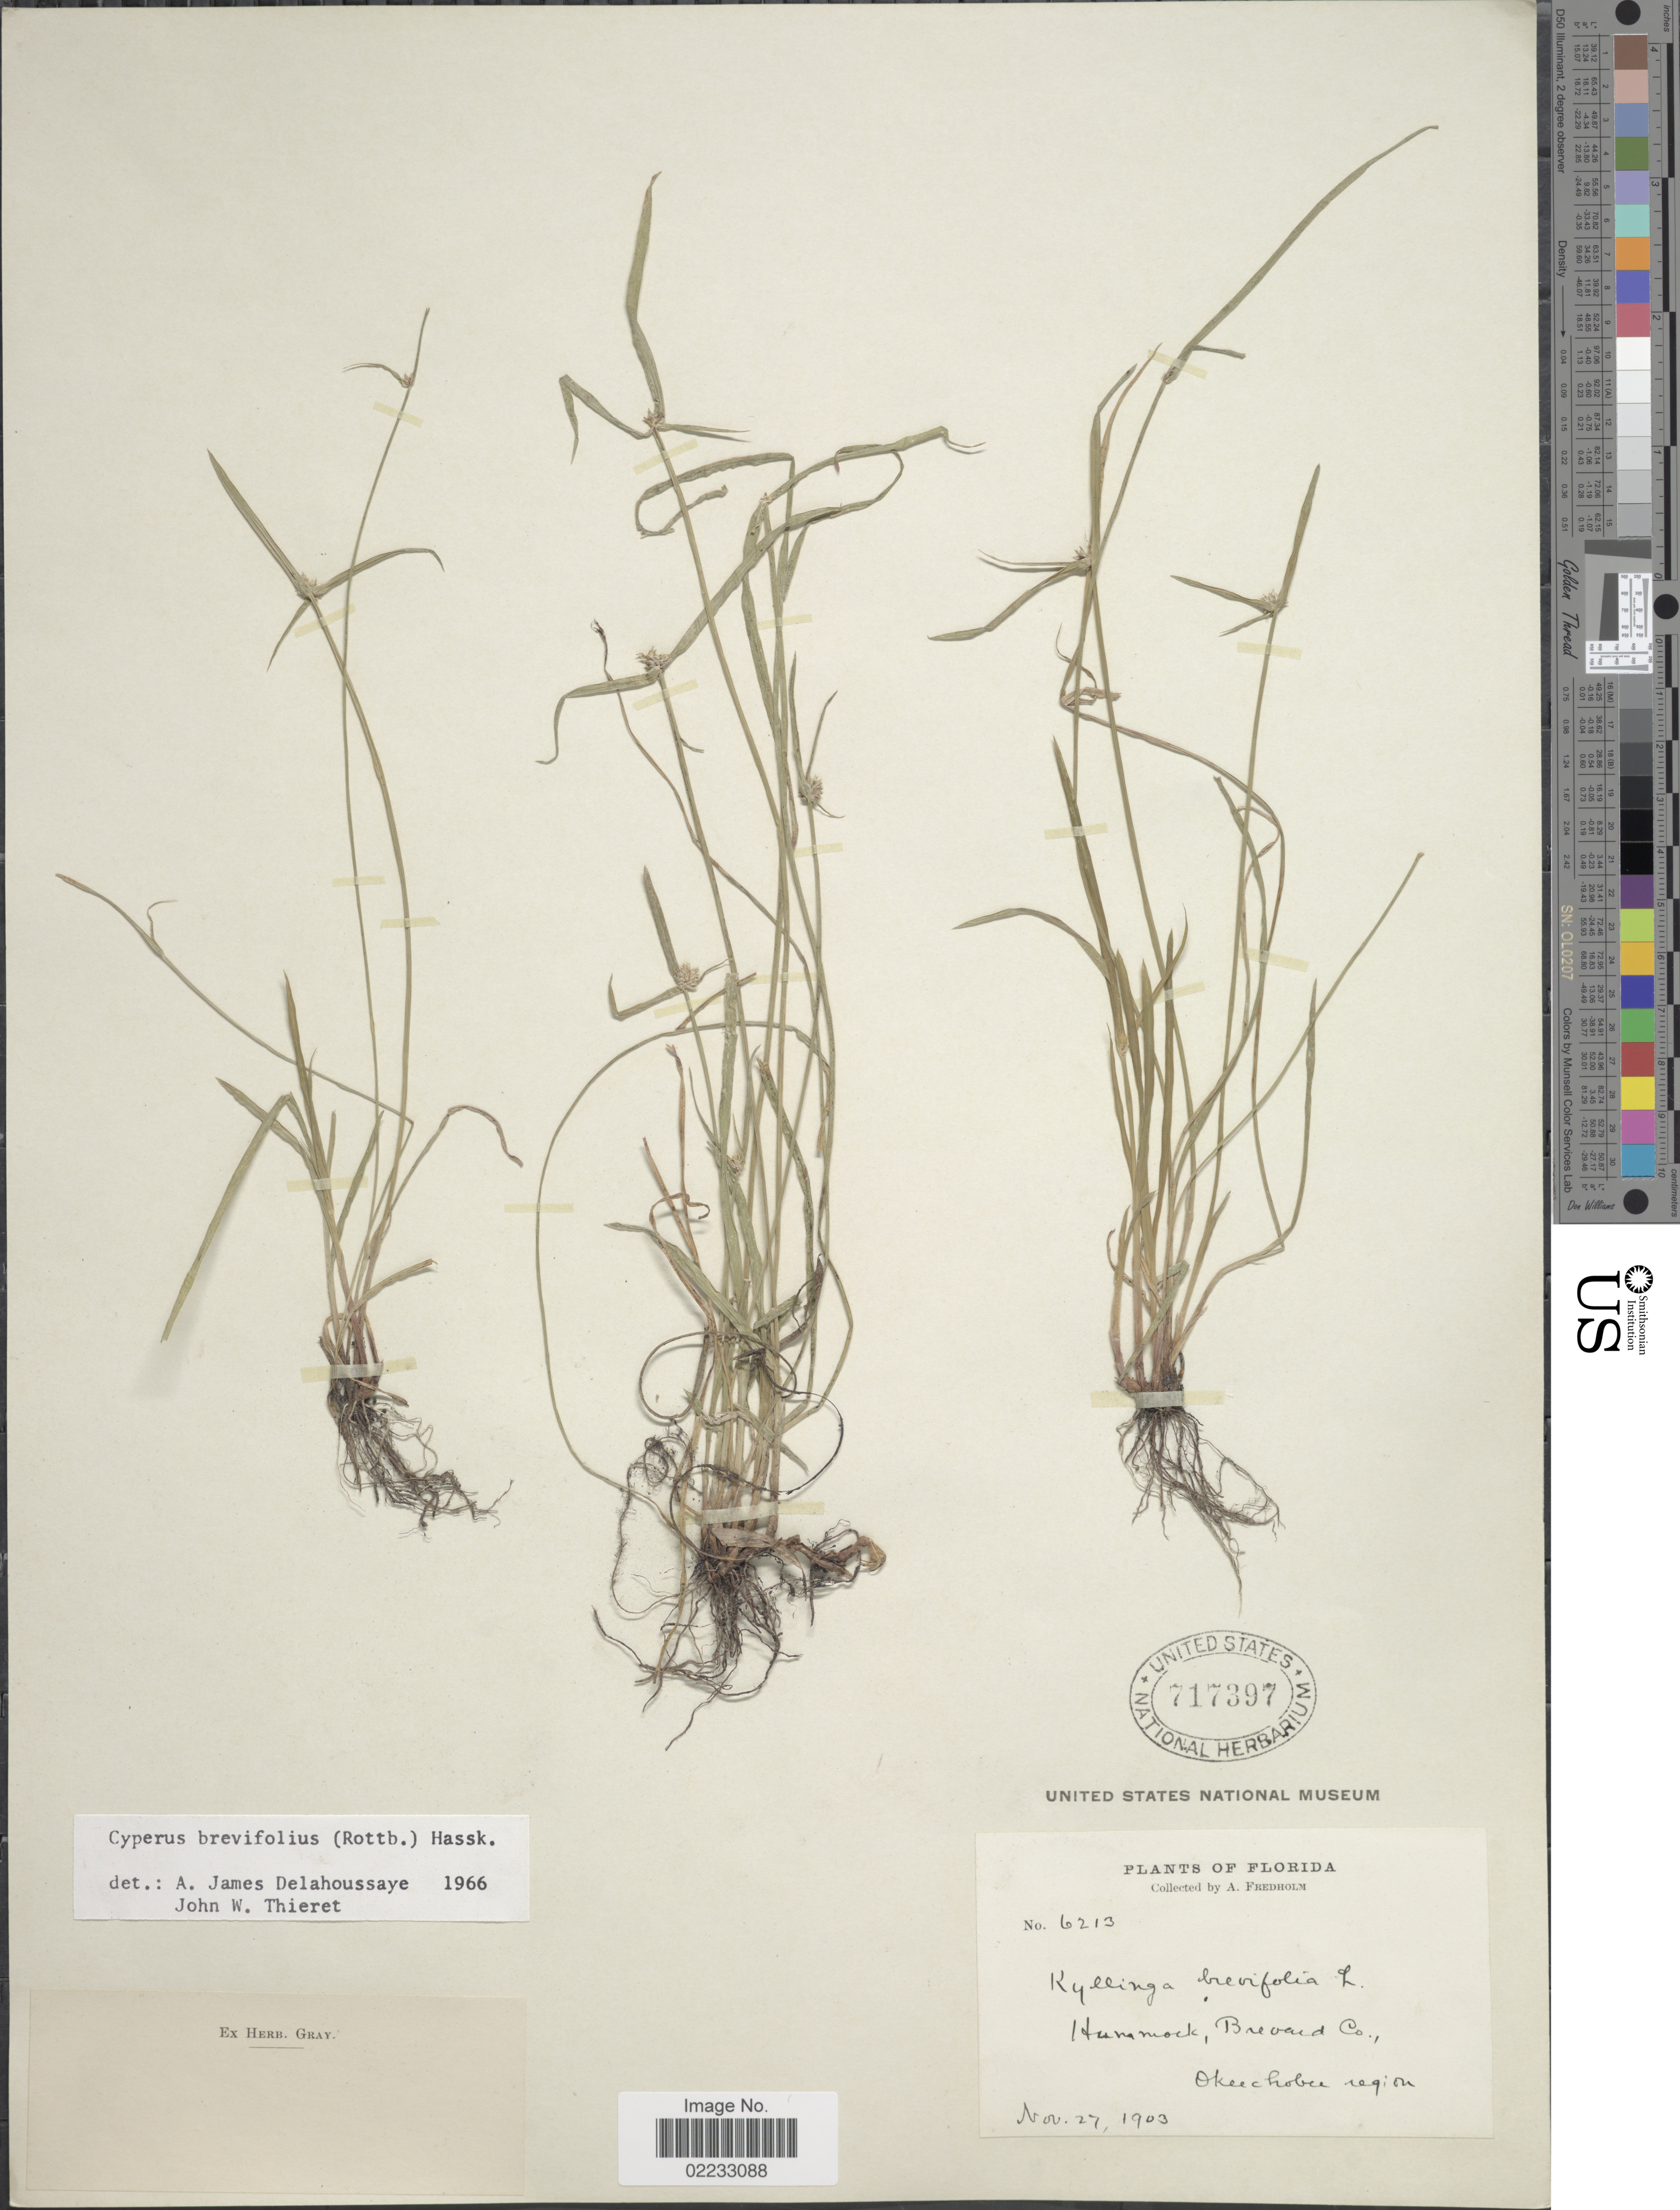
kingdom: Plantae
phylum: Tracheophyta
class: Liliopsida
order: Poales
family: Cyperaceae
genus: Cyperus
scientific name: Cyperus brevifolius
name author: (Rottb.) Hassk.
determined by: Strong, M. T., (US), Smithsonian Institution - National Museum of Natural History (UNITED STATES)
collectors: A. Fredholm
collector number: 6213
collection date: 1903-11-27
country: United States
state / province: Florida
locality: Hummock, Brevard Co. Okeechobee region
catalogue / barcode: US 717397